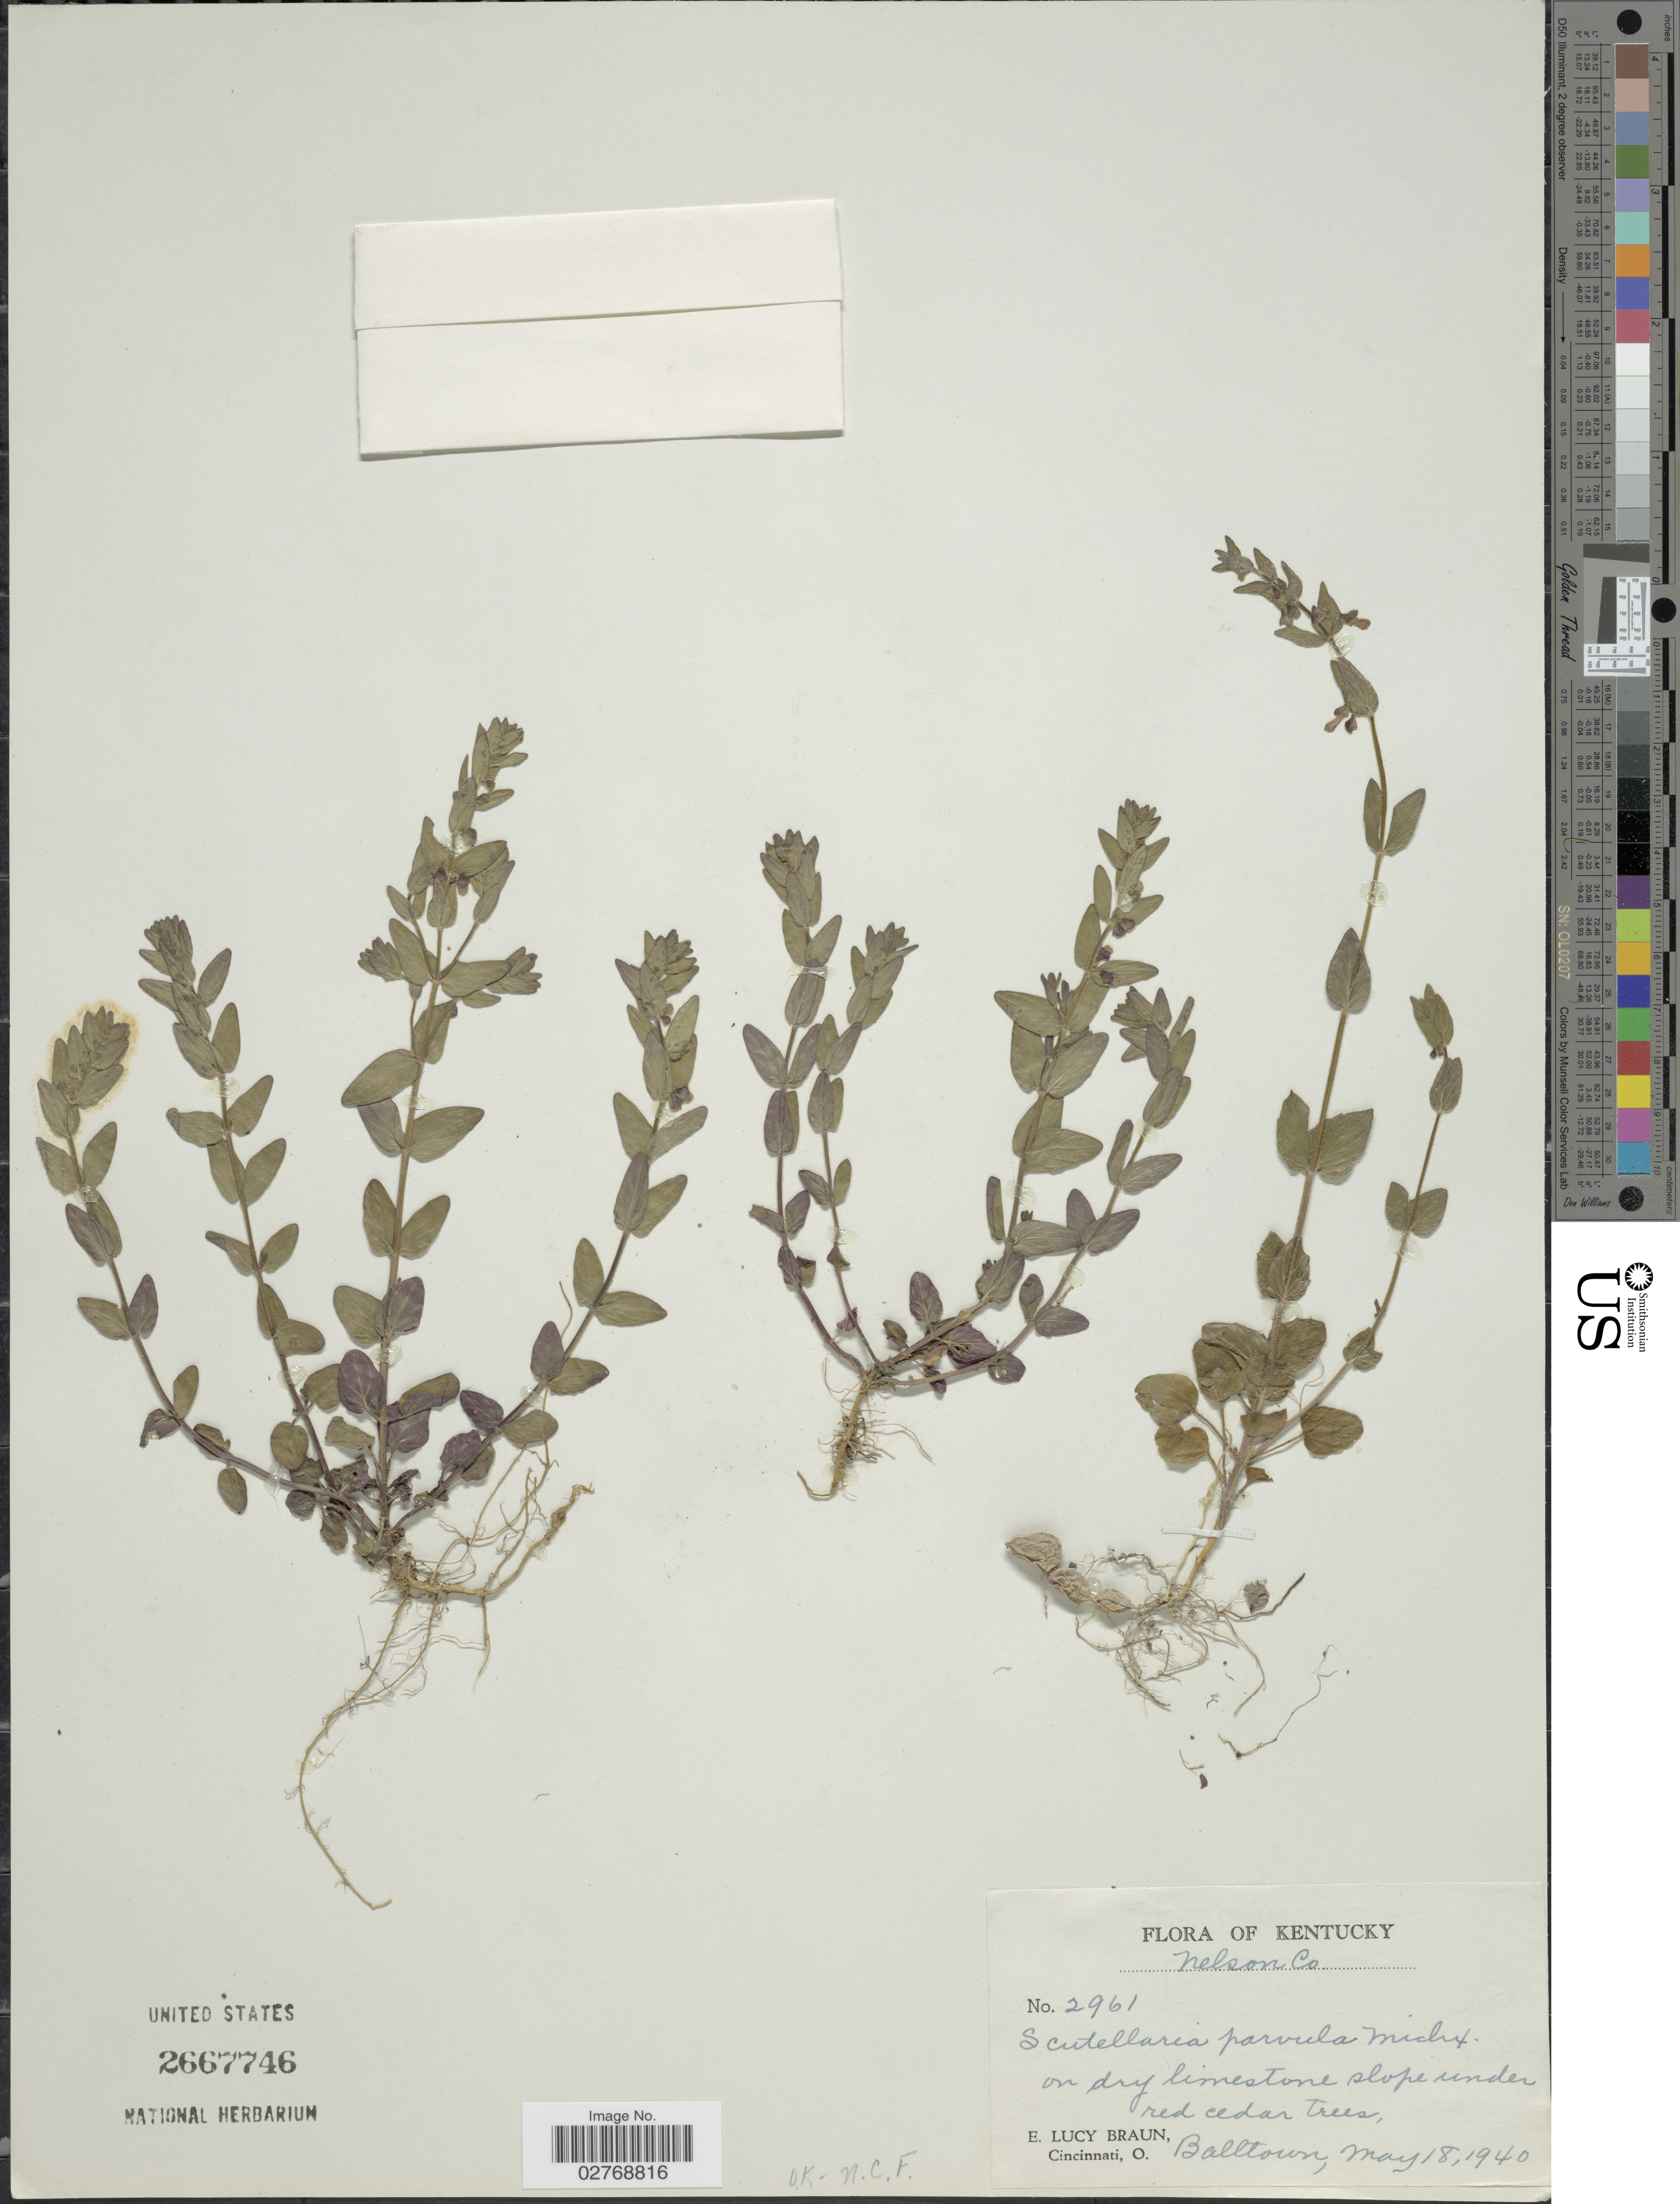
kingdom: Plantae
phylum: Tracheophyta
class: Magnoliopsida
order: Lamiales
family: Lamiaceae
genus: Scutellaria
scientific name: Scutellaria parvula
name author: Michx.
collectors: E. L. Braun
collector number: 2961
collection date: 1940-05-18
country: United States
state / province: Kentucky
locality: Nelson Co. Balltown.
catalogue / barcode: US 2667746